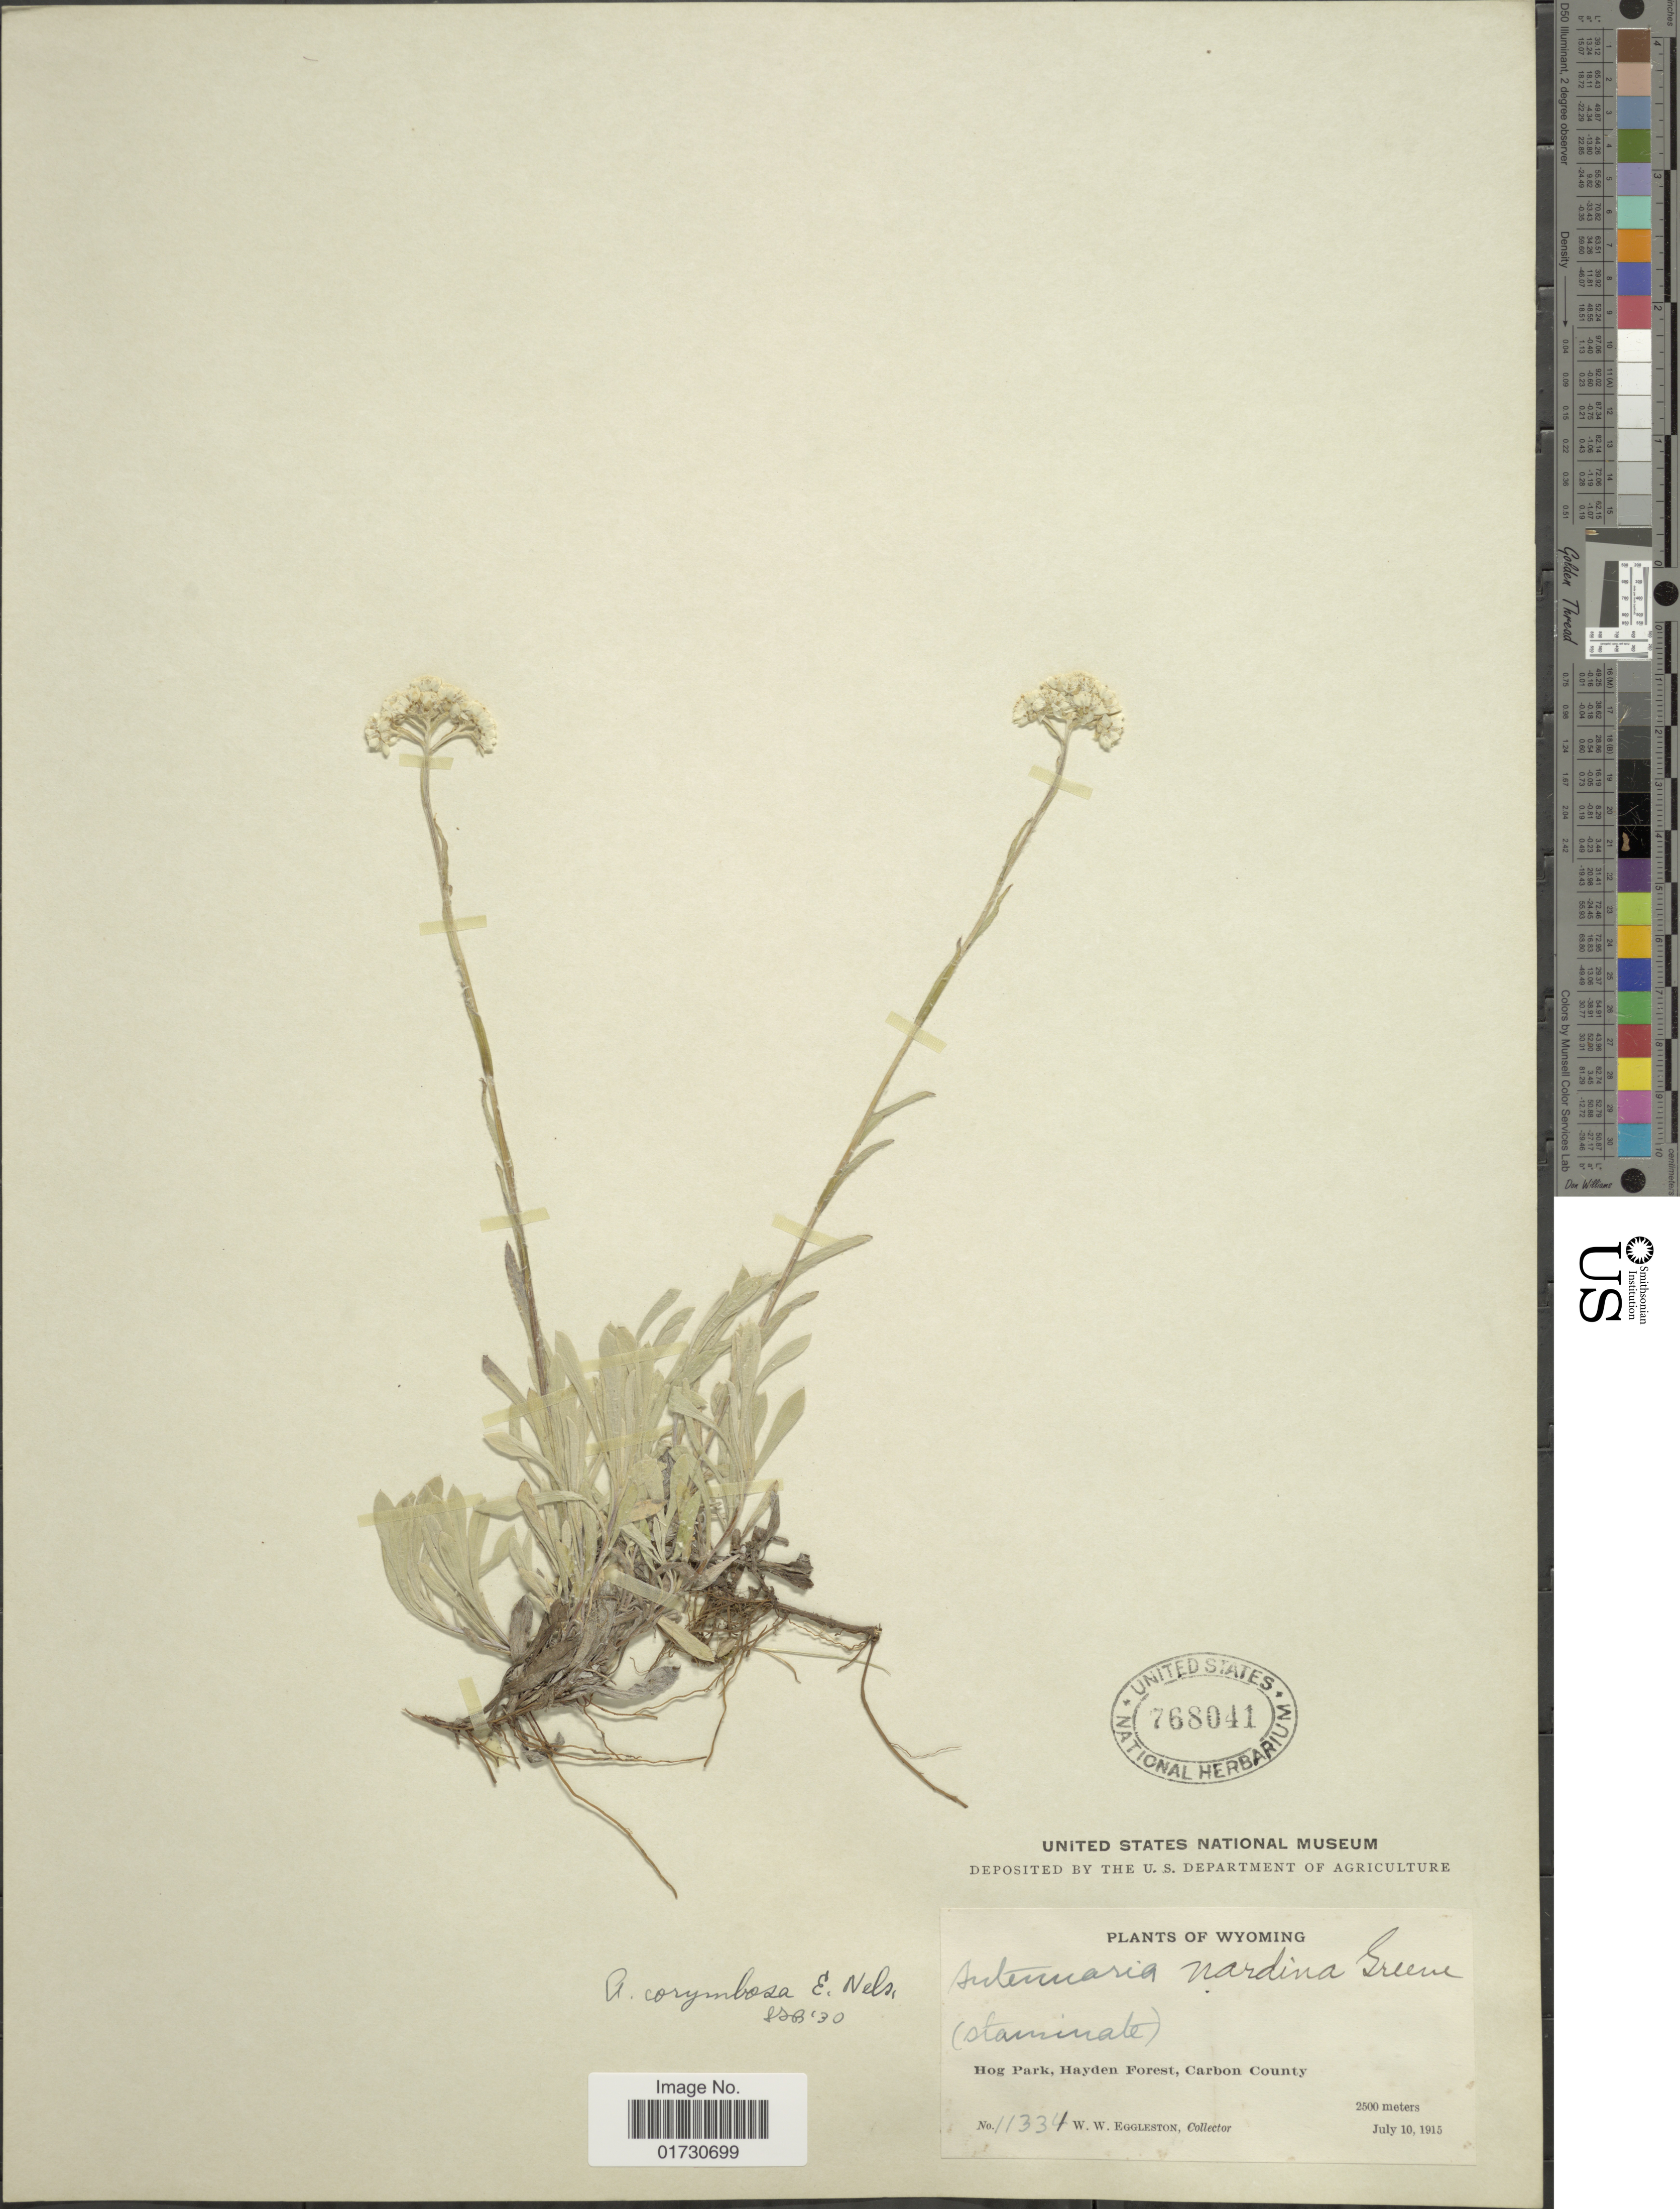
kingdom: Plantae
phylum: Tracheophyta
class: Magnoliopsida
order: Asterales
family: Asteraceae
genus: Antennaria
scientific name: Antennaria corymbosa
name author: E.E. Nelson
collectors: W. W. Eggleston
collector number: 11334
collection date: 1915-07-10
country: United States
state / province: Wyoming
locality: Hog Park, Hayden Forest, Carbon County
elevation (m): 2500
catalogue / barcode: US 768041